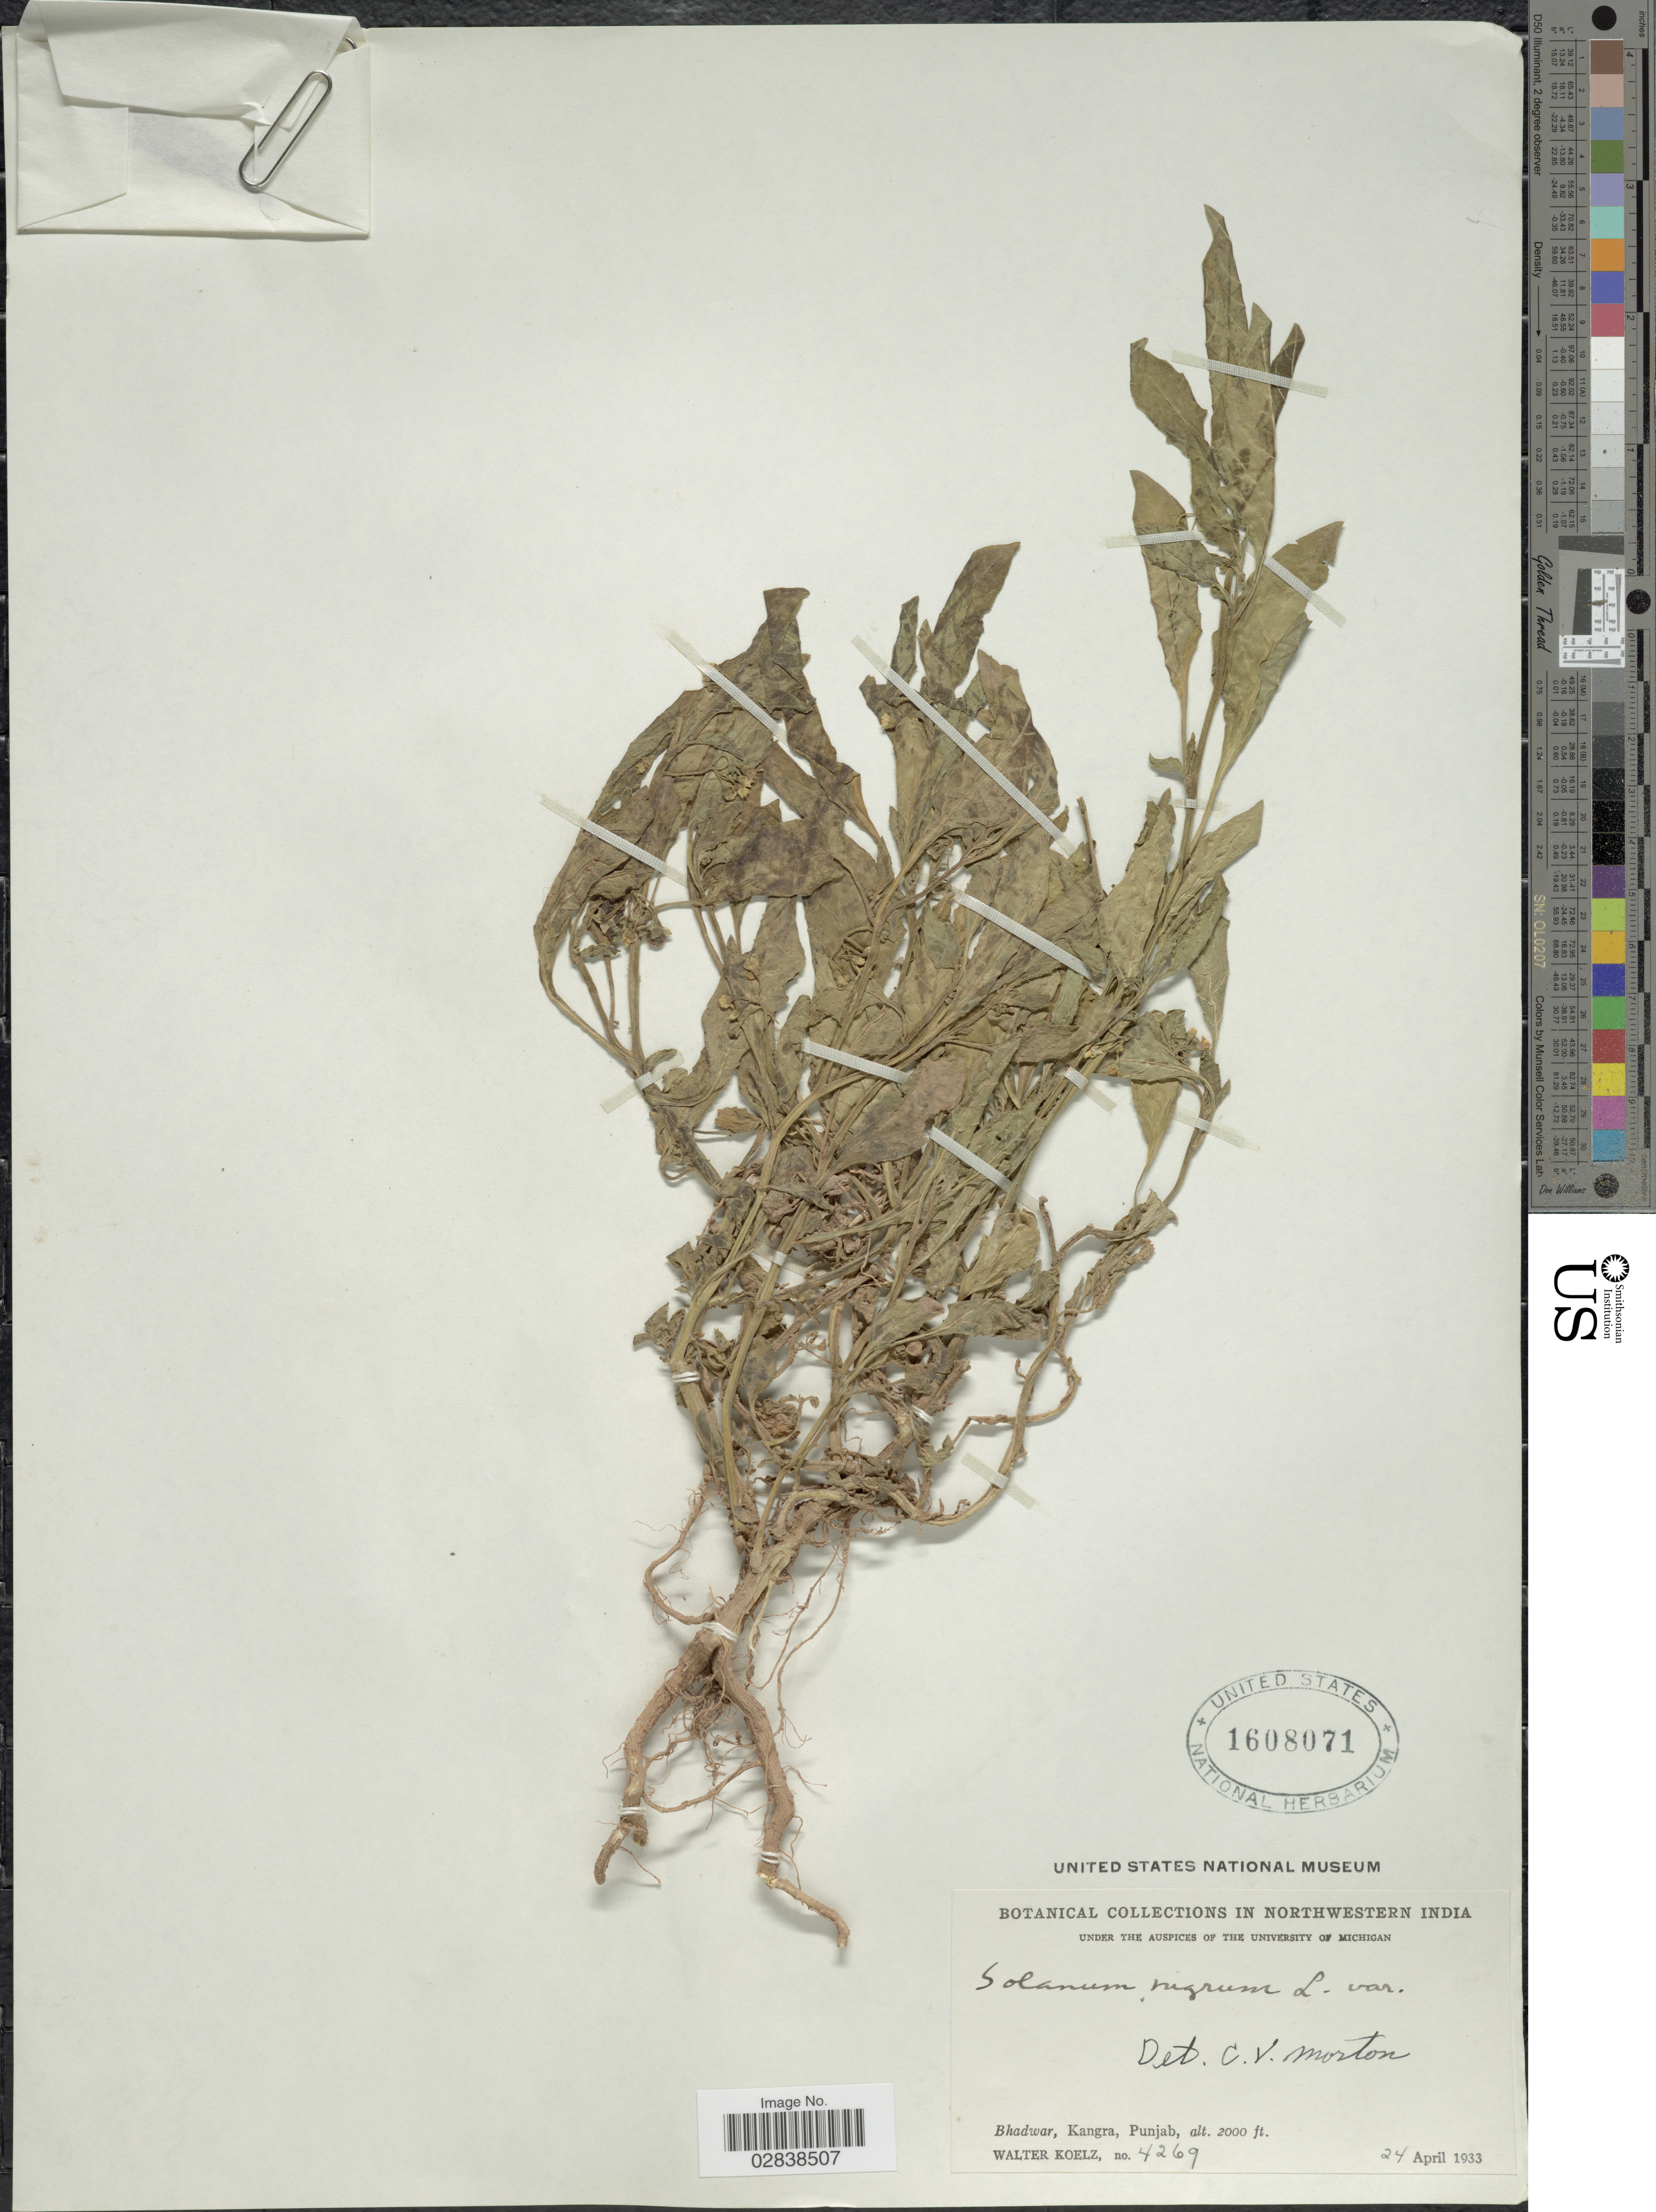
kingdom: Plantae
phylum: Tracheophyta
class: Magnoliopsida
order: Solanales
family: Solanaceae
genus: Solanum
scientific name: Solanum nigrum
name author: L.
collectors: W. N. Koelz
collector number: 4269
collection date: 1933-04-24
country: India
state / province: Punjab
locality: Northwestern India, Bhadwar, Kangra, Punjab.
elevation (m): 610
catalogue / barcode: US 1608071